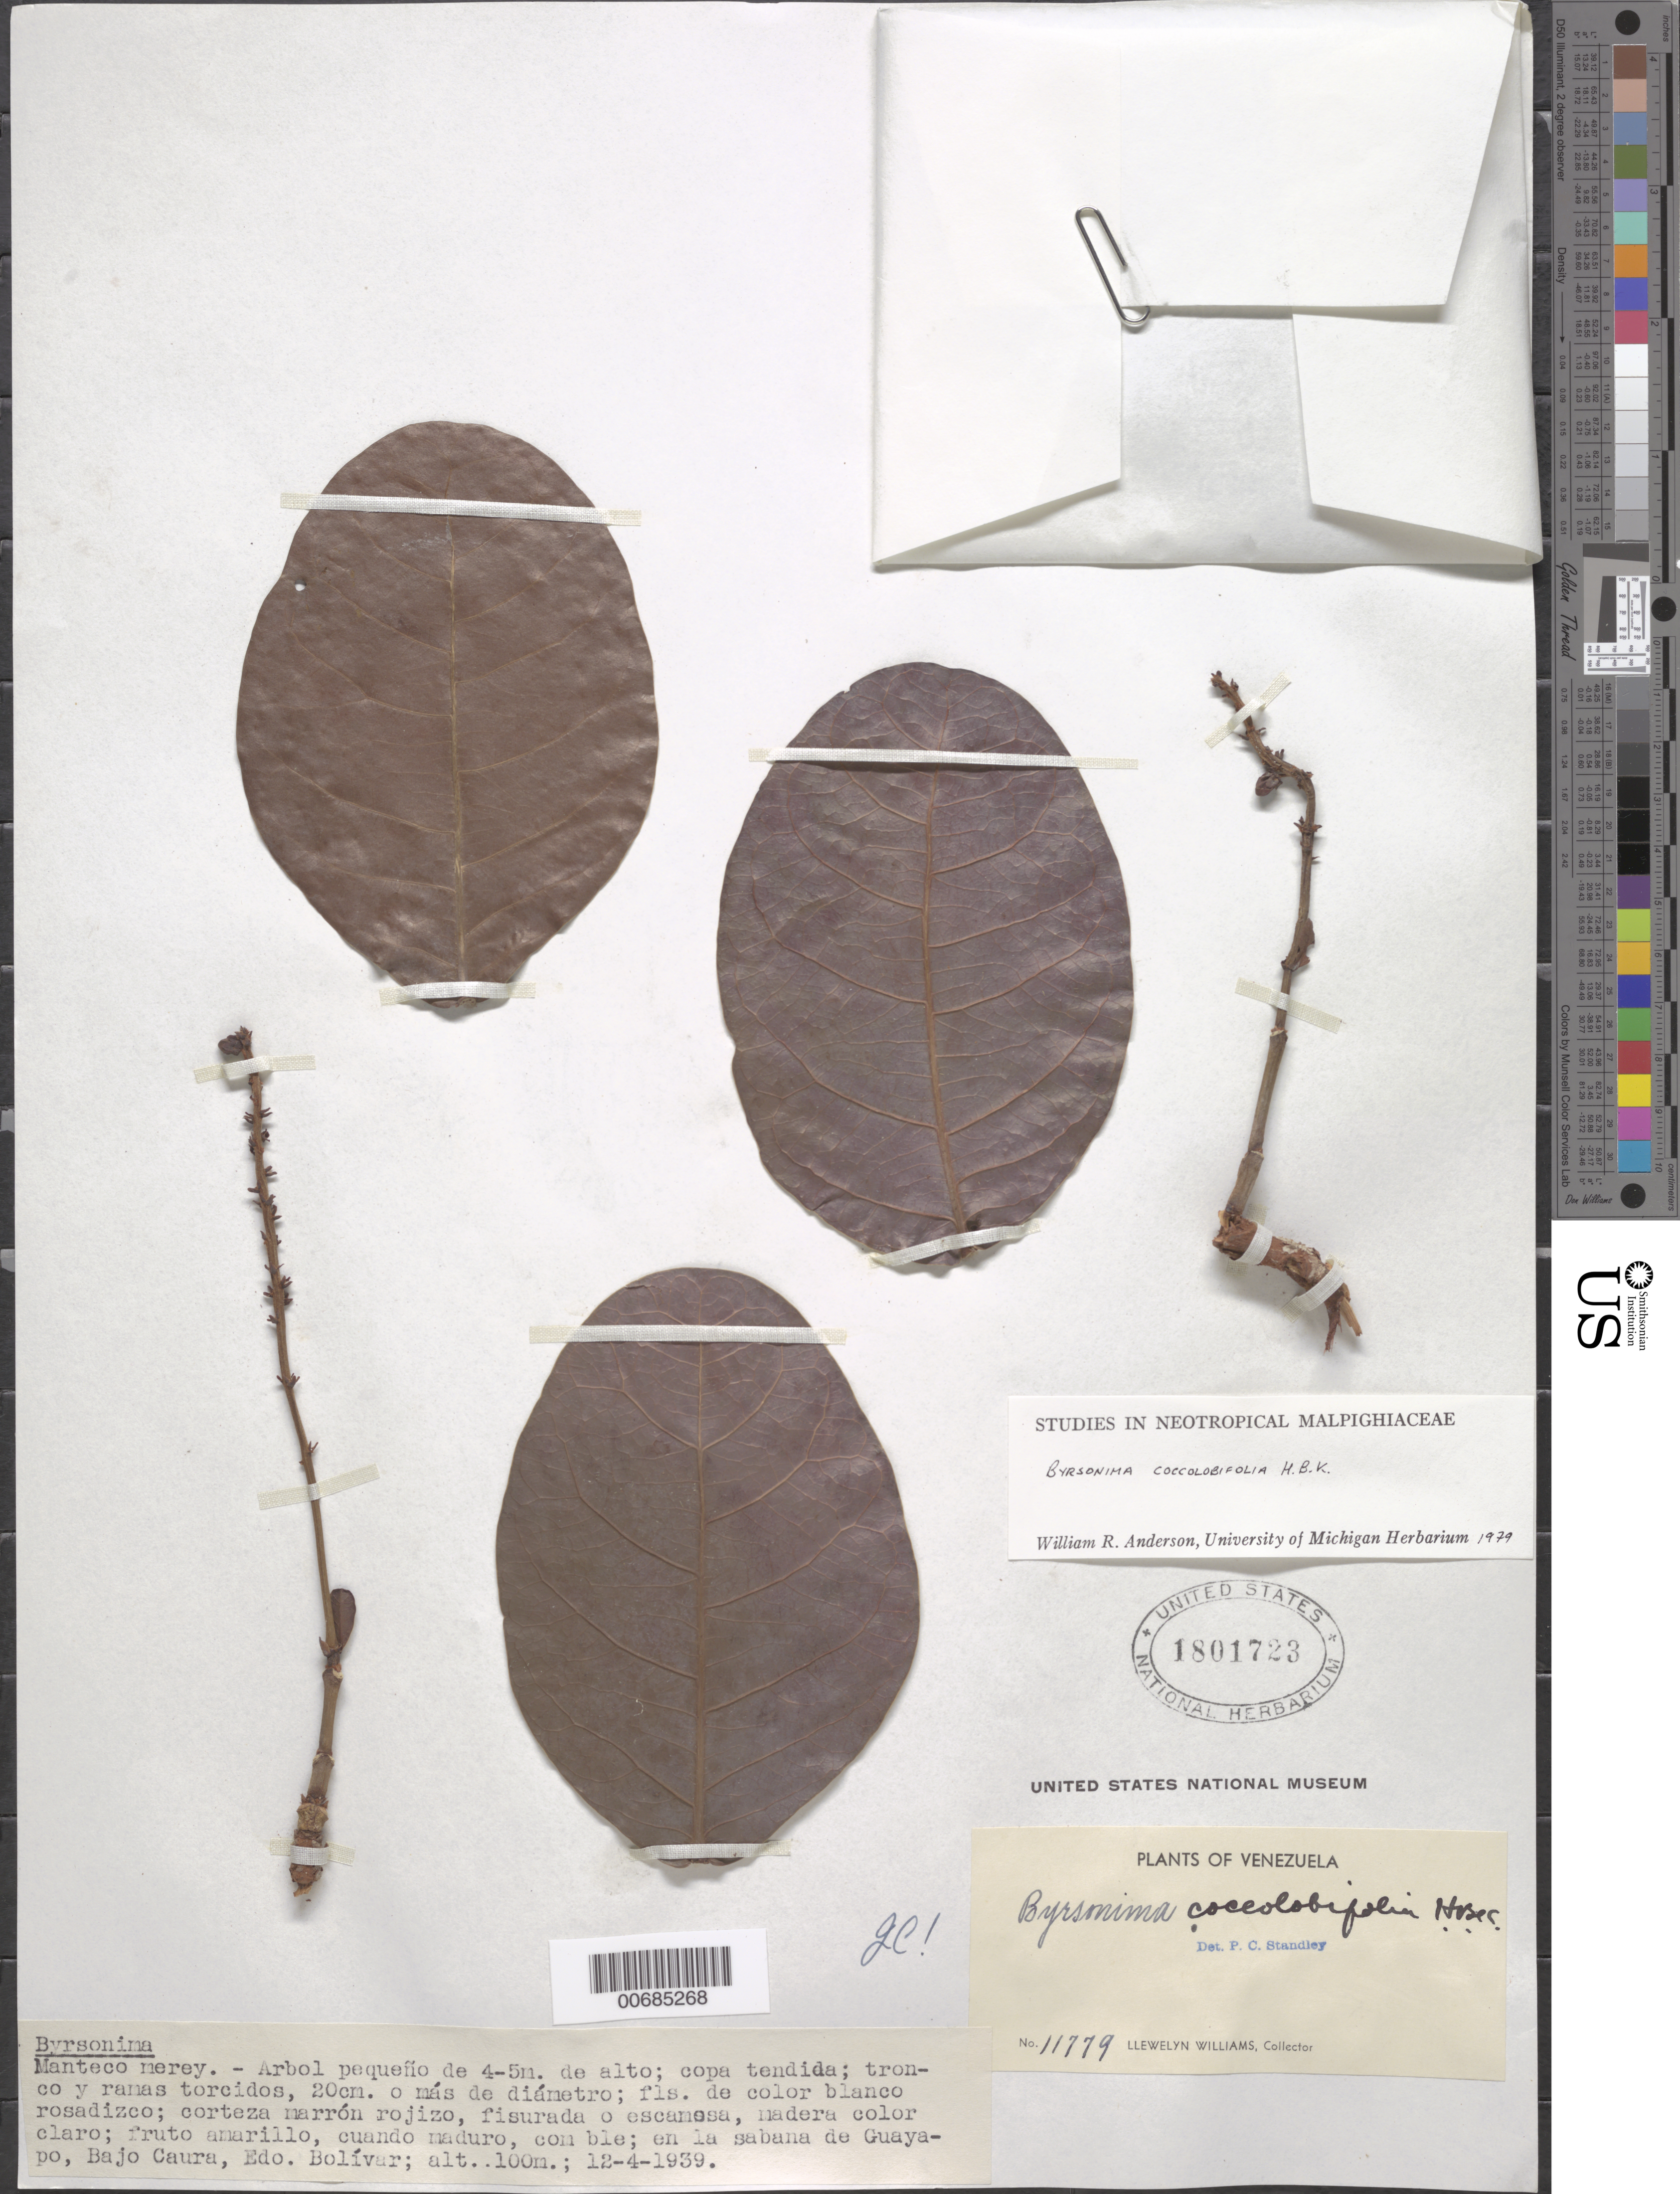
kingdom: Plantae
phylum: Tracheophyta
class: Magnoliopsida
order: Malpighiales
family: Malpighiaceae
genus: Byrsonima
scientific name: Byrsonima coccolobifolia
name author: Kunth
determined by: Anderson, W. R., (MICH), University of Michigan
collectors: Ll. Williams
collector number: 11779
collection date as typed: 12-Apr-39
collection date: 1939-04-12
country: Venezuela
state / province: Bolívar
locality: Guayapo, Bajo Caura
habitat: Savanna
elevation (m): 100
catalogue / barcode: US 1801723